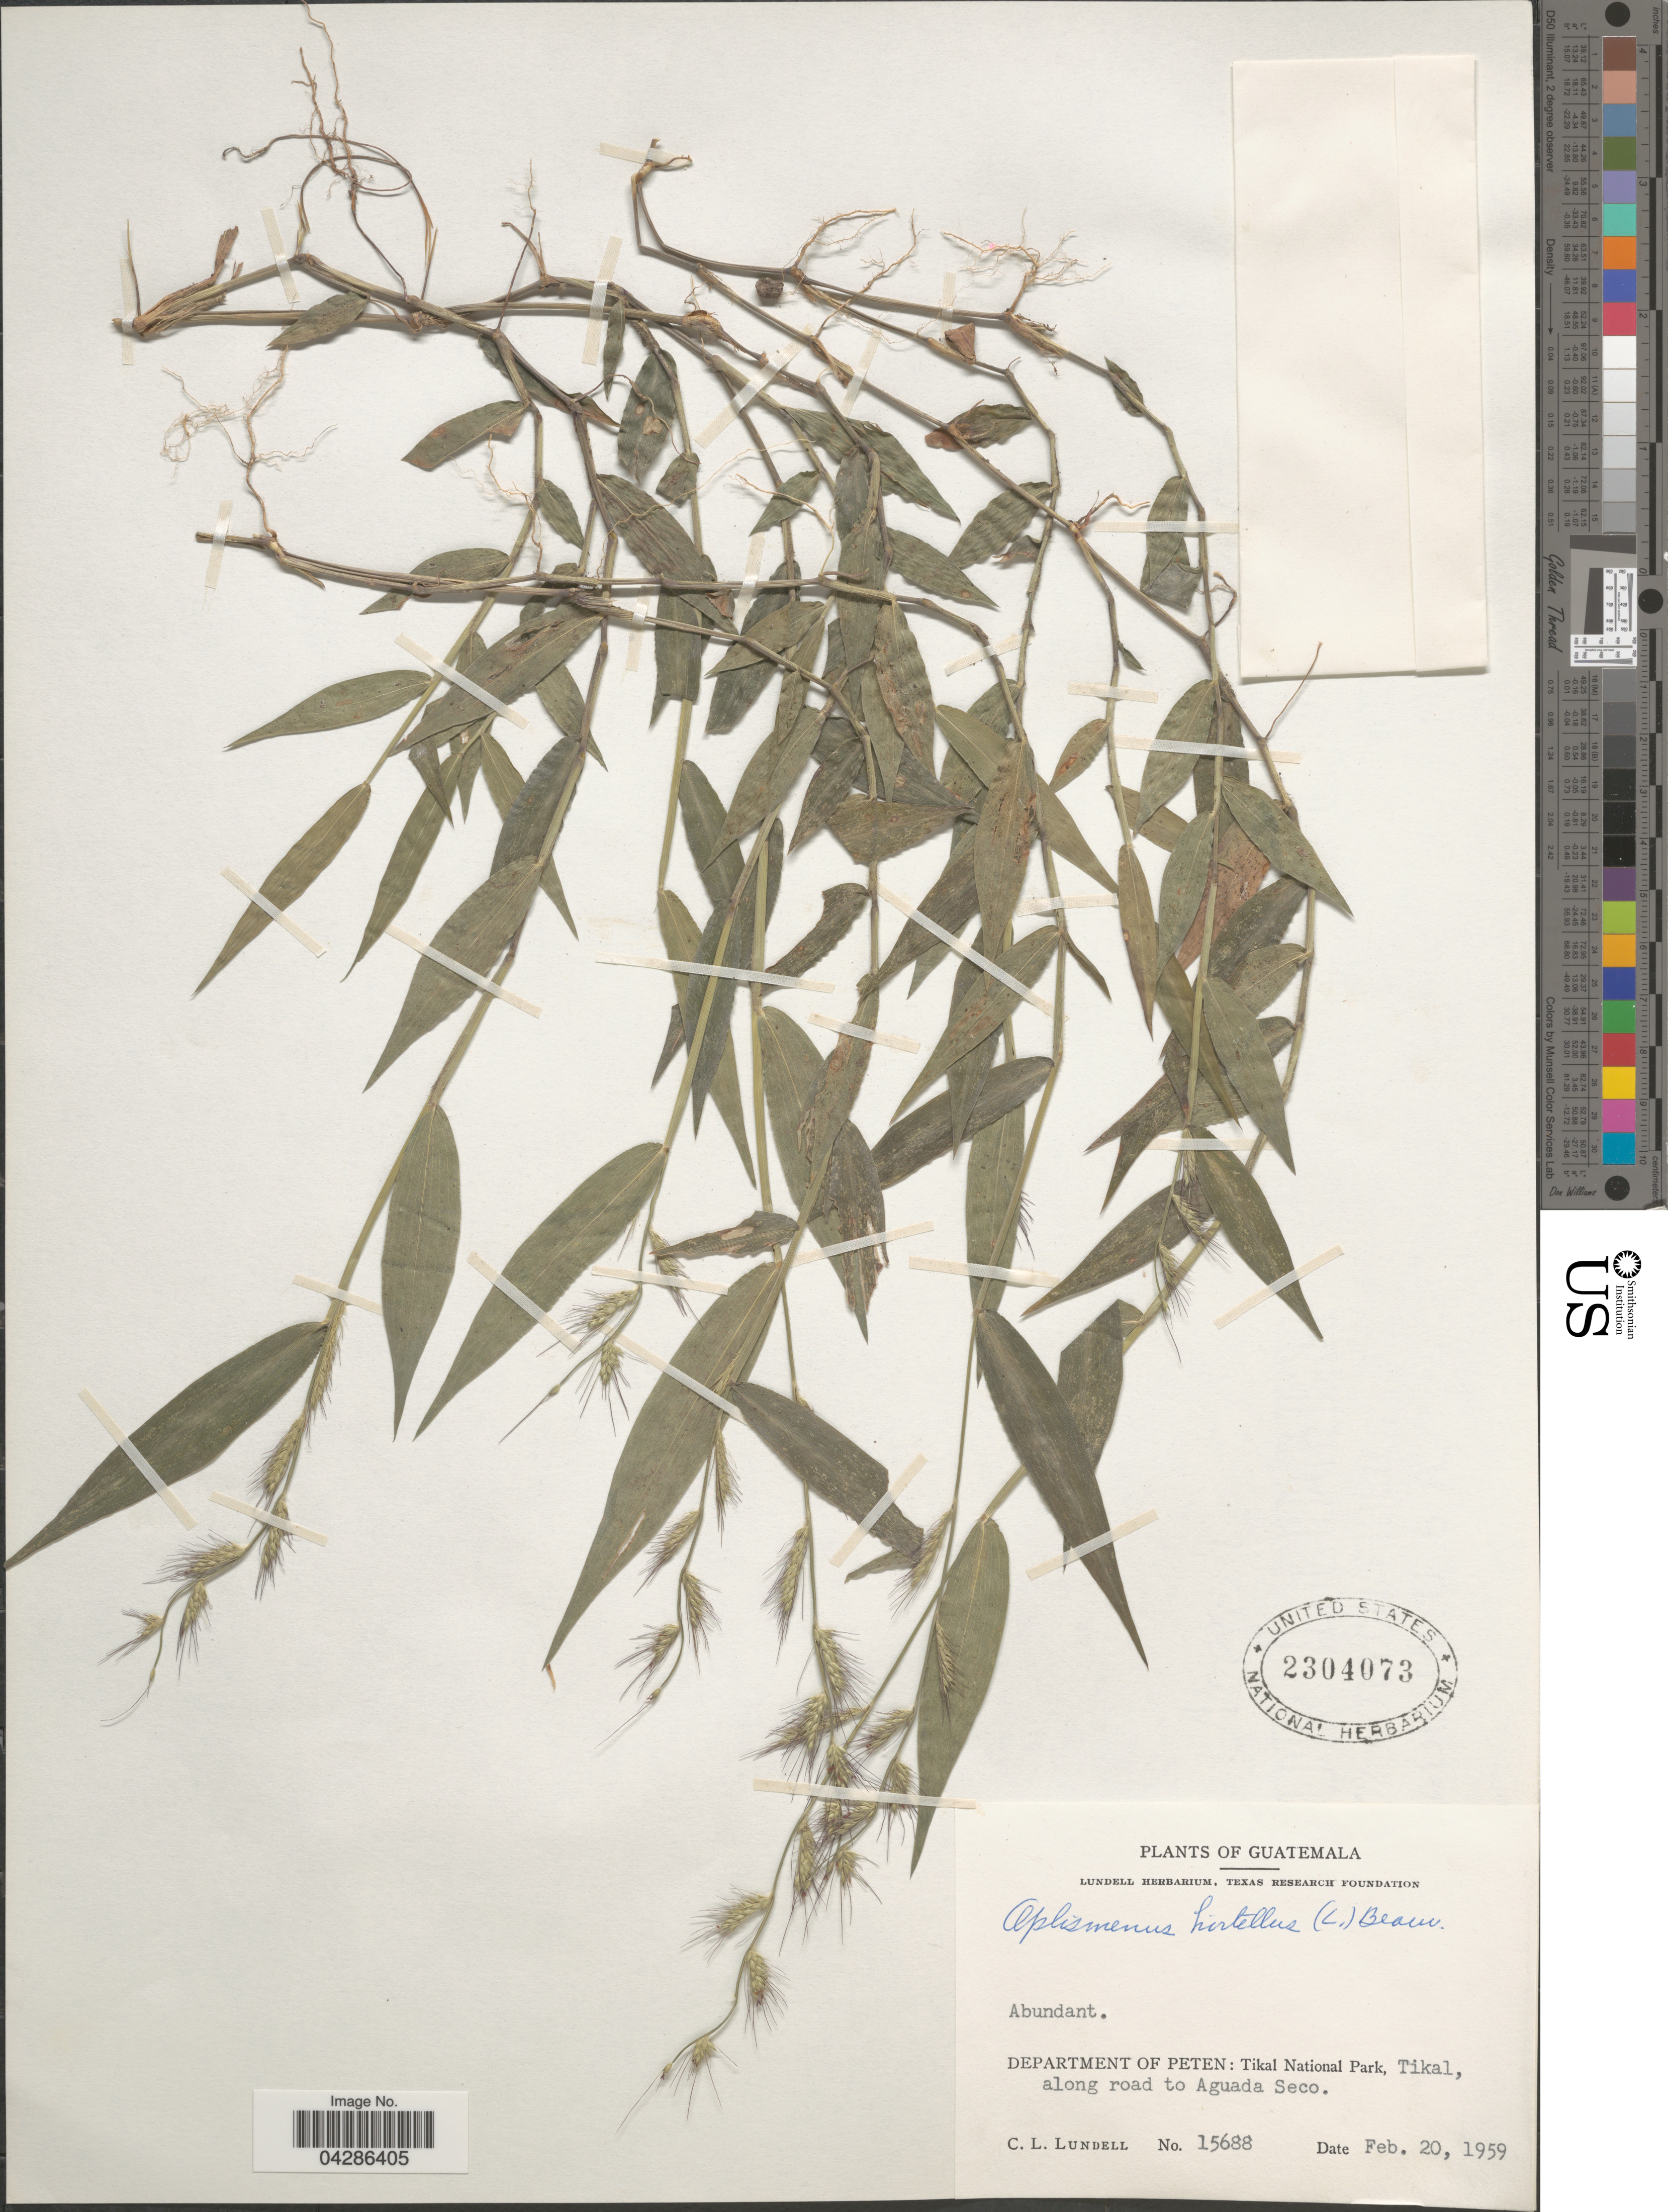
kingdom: Plantae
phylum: Tracheophyta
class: Liliopsida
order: Poales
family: Poaceae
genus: Oplismenus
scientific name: Oplismenus hirtellus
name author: (L.) P. Beauv.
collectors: C. L. Lundell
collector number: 15688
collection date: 1959-02-20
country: Guatemala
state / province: El Peten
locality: Department Of Peten: Tikal National Park, Tikal, along road to Aguada Seco.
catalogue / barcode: US 2304073